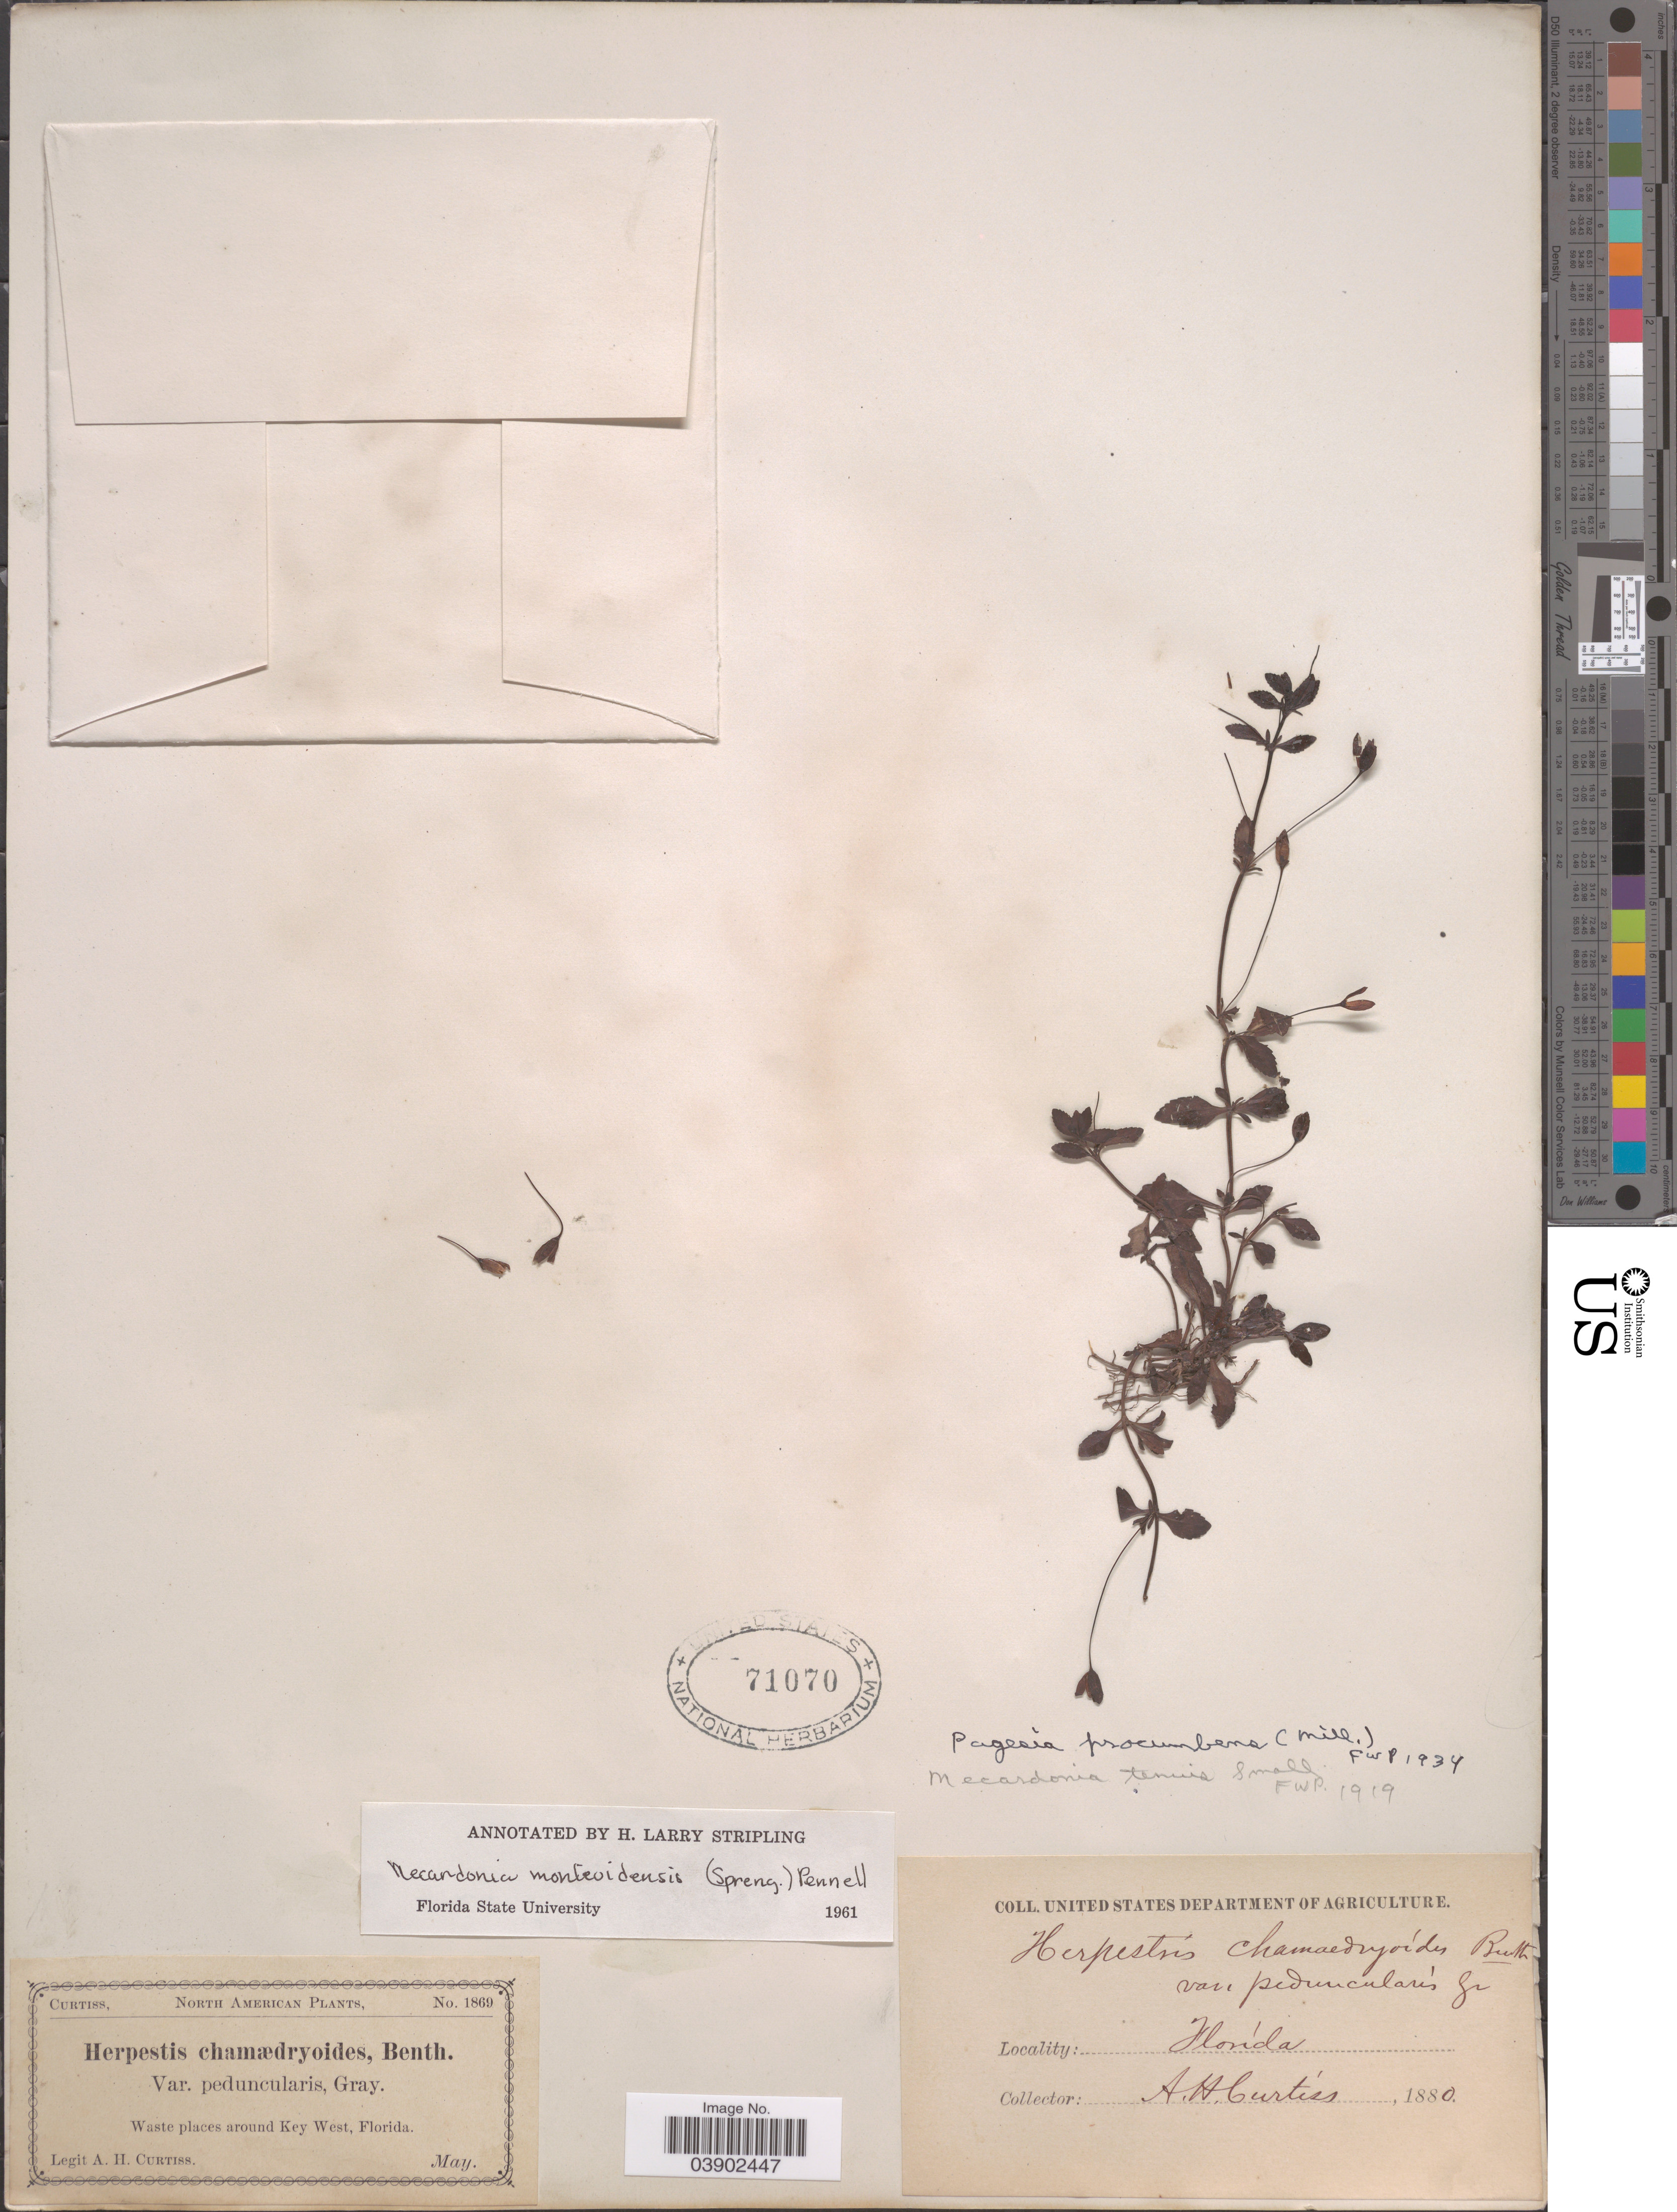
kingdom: Plantae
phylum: Tracheophyta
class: Magnoliopsida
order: Lamiales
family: Plantaginaceae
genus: Mecardonia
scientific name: Mecardonia montevidensis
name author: (Spreng.) Pennell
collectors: A. H. Curtiss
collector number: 1869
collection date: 1880-05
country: United States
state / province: Florida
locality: Waste places around Key West.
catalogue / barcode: US 71070